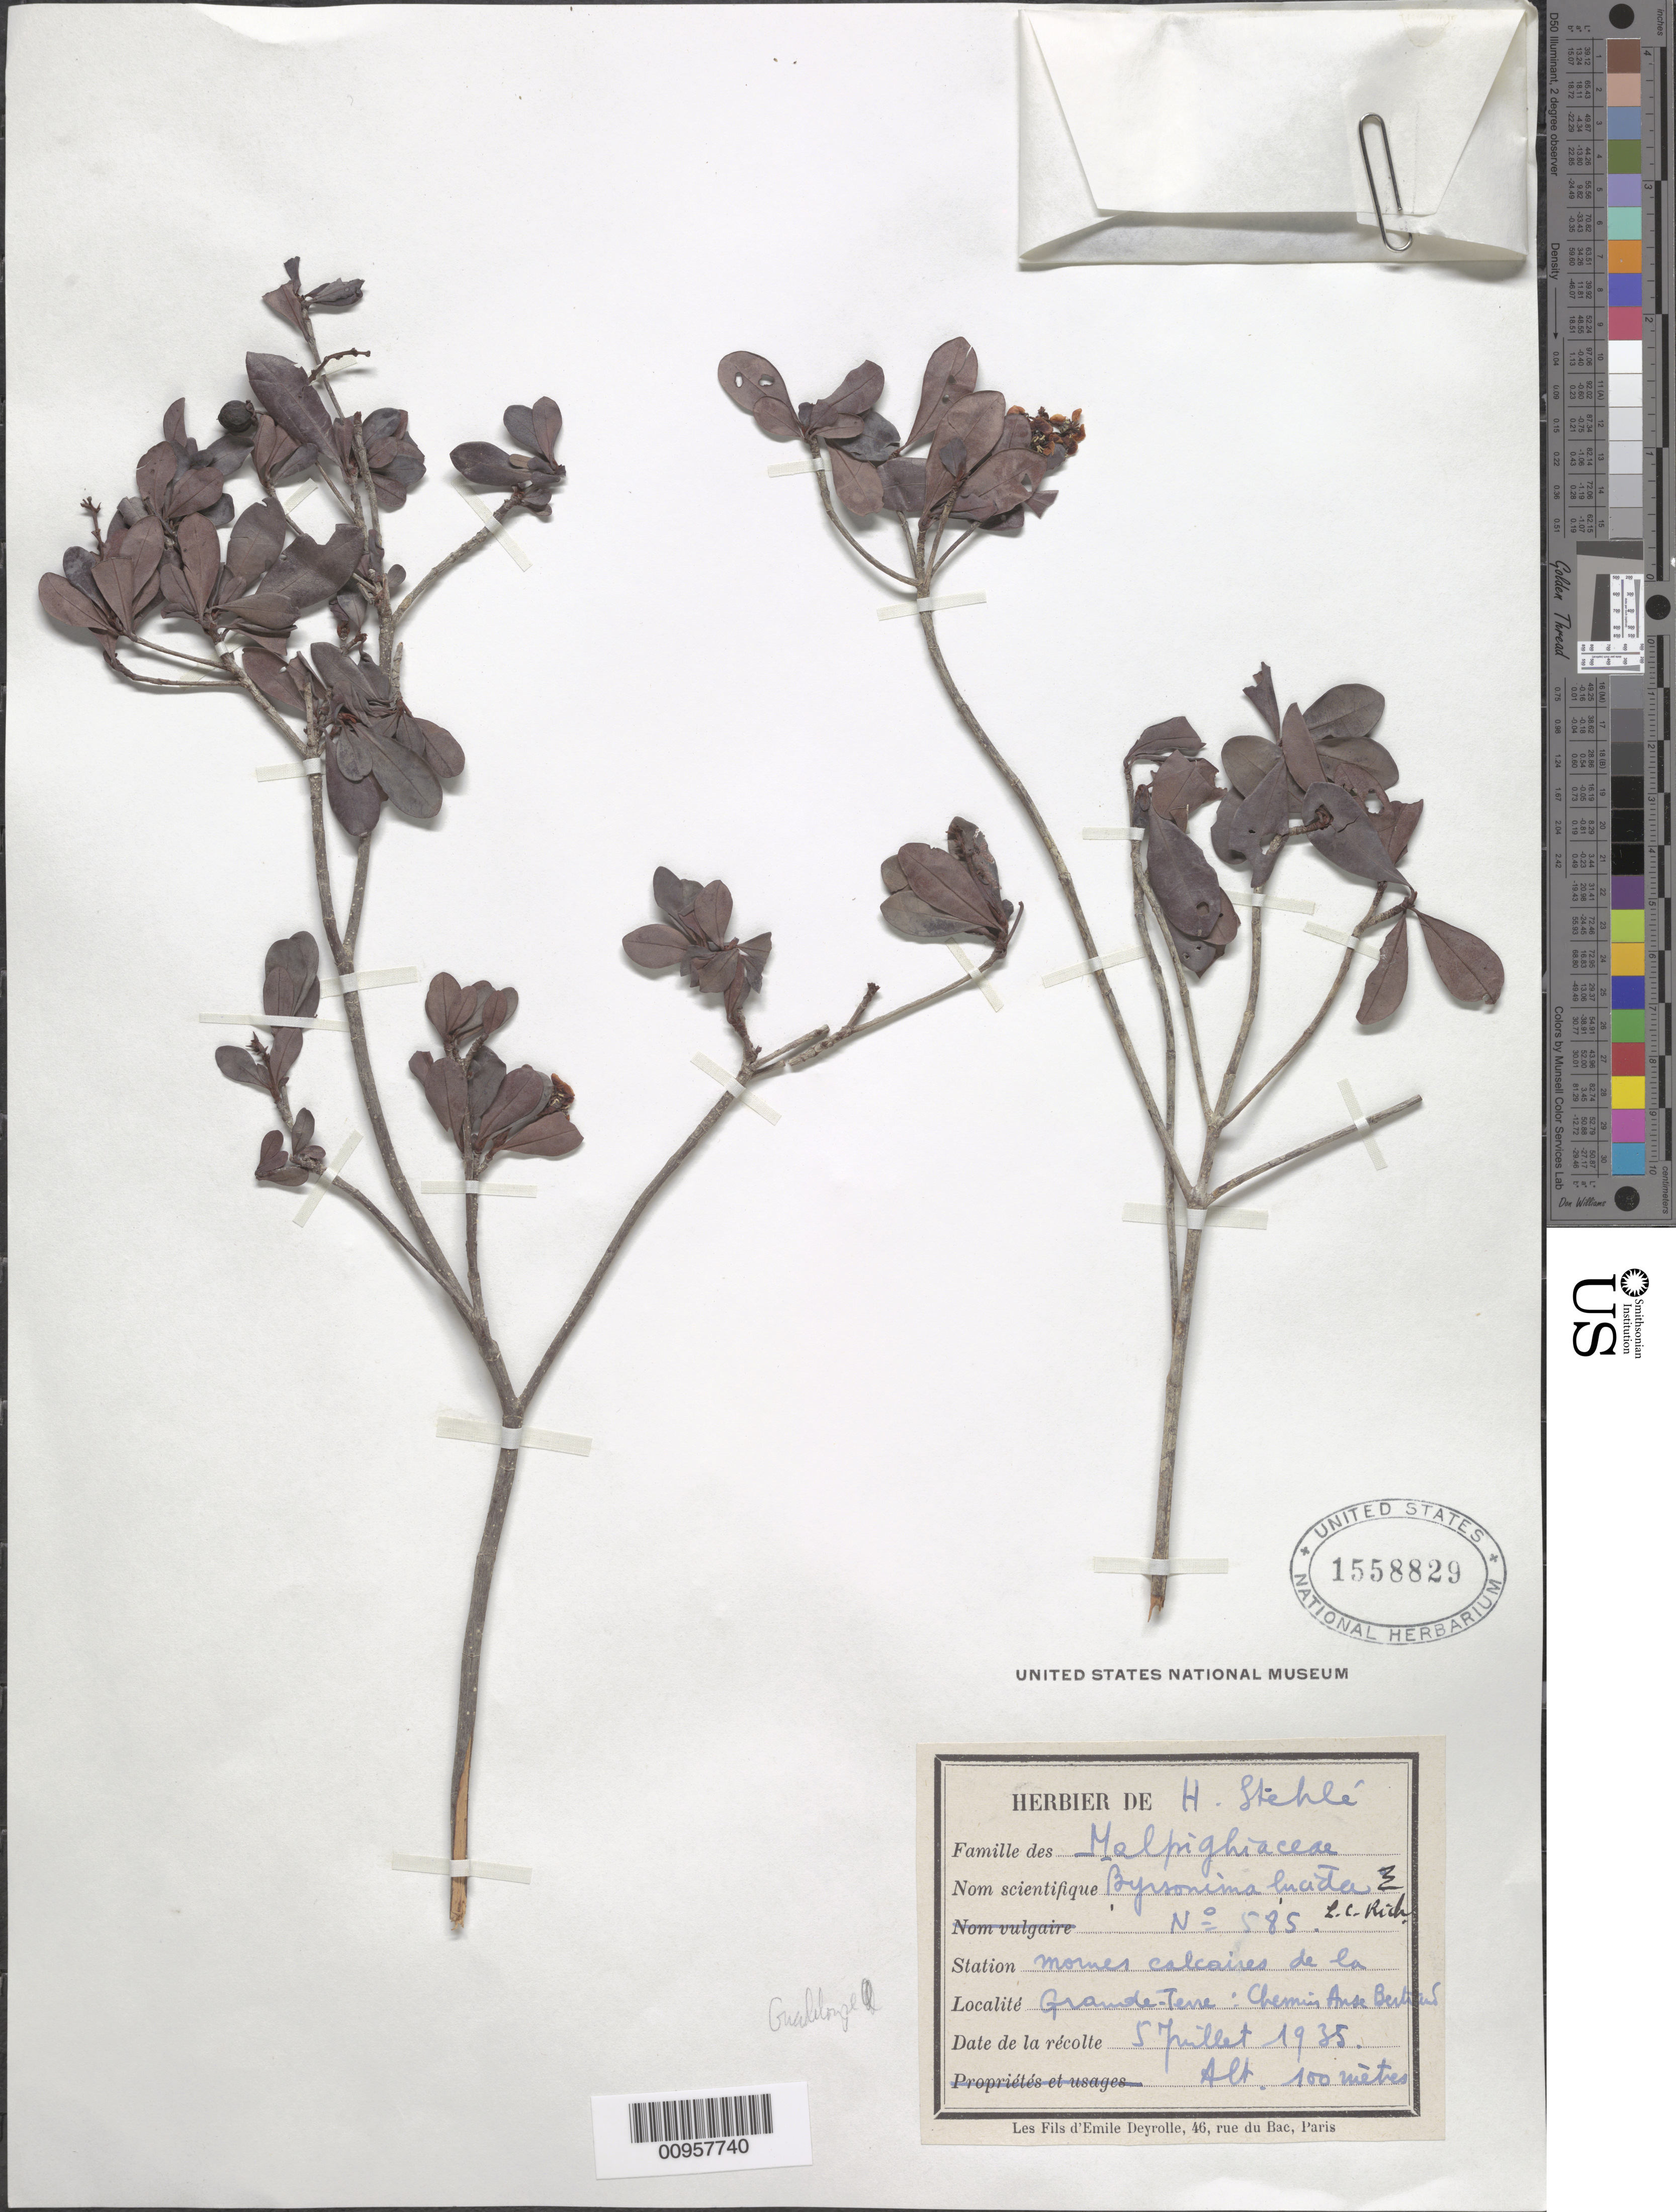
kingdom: Plantae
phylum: Tracheophyta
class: Magnoliopsida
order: Malpighiales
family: Malpighiaceae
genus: Byrsonima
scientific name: Byrsonima lucida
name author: (Mill.) DC.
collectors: H. Stehlé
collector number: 585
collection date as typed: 05 Jul 1935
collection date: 1935-07-05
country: Guadeloupe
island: Grande Terre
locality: Grande Terre, chemin Anse Bertrand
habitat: Mornes calcaires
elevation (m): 100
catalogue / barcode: US 1558829